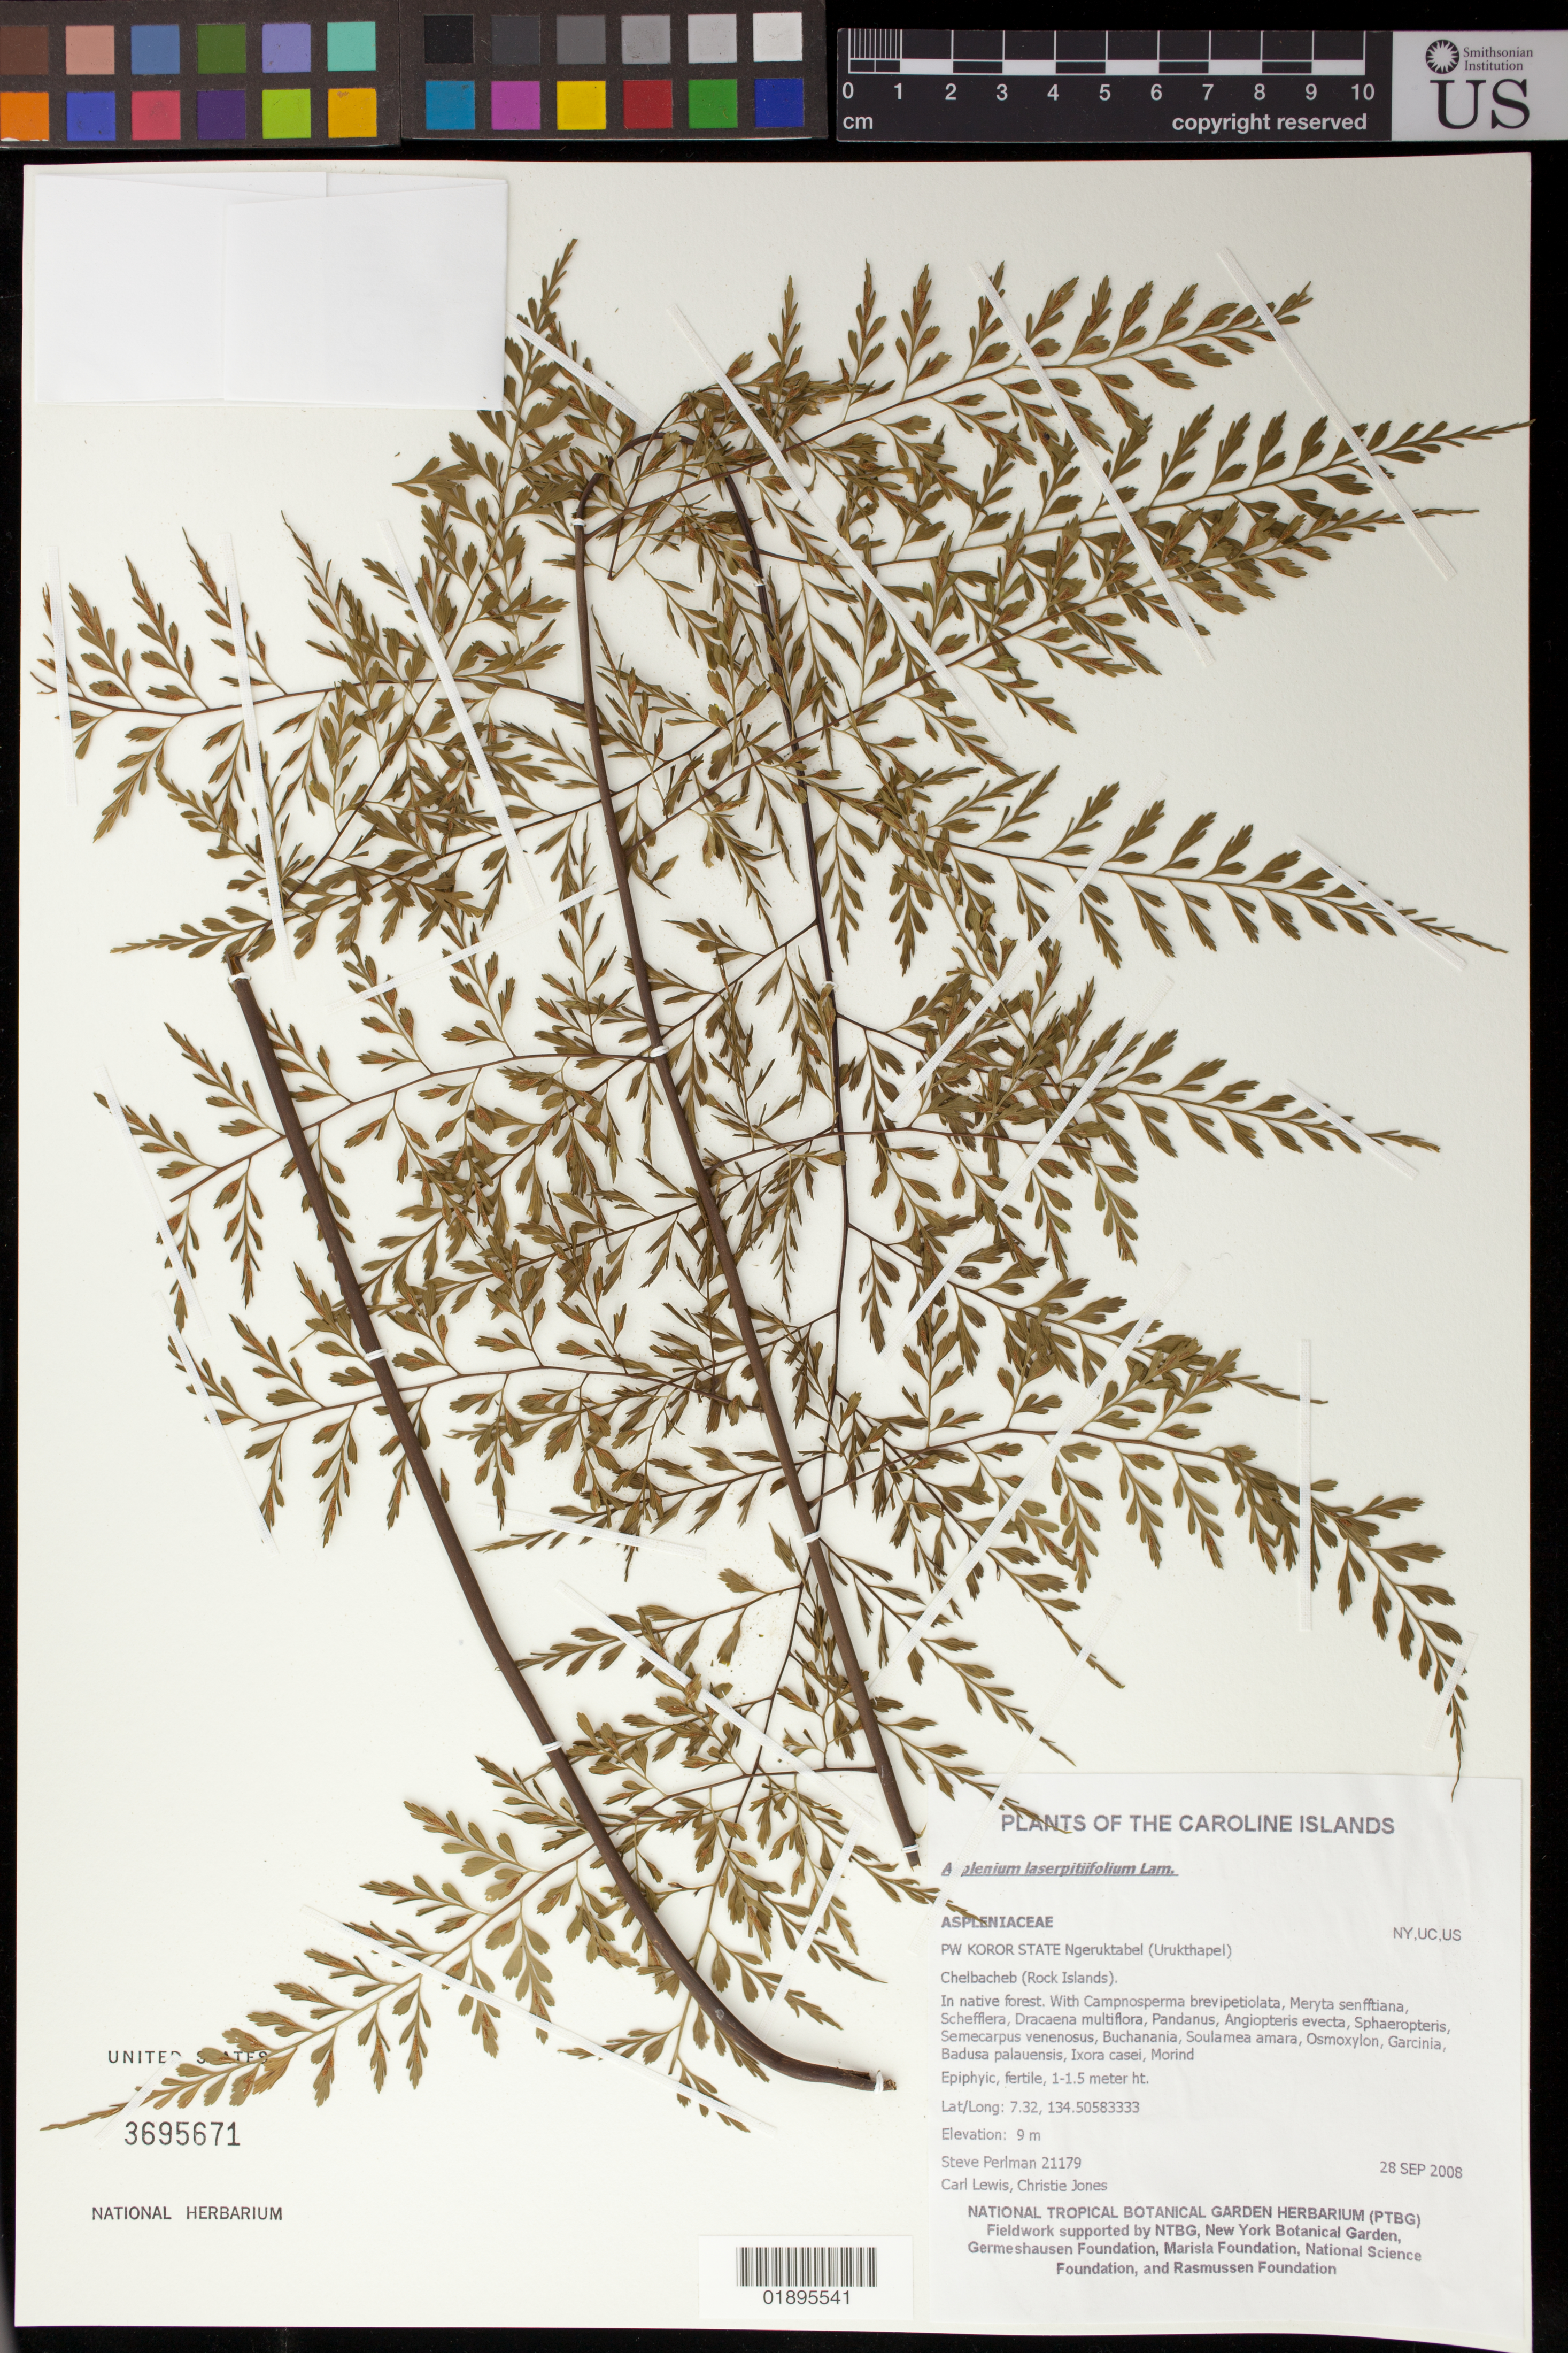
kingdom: Plantae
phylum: Tracheophyta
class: Polypodiopsida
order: Polypodiales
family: Aspleniaceae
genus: Asplenium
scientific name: Asplenium laserpitiifolium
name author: Lam.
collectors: S. P. Perlman, C. Lewis & C. Jones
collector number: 21179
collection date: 2008-09-28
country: Palau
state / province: Koror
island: Ngeruktabel [Urukthapel]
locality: PW Koror State, Ngeruktabel, In native forest.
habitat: Forest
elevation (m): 9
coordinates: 6.9205555555, 158.2047222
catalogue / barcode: US 3695671